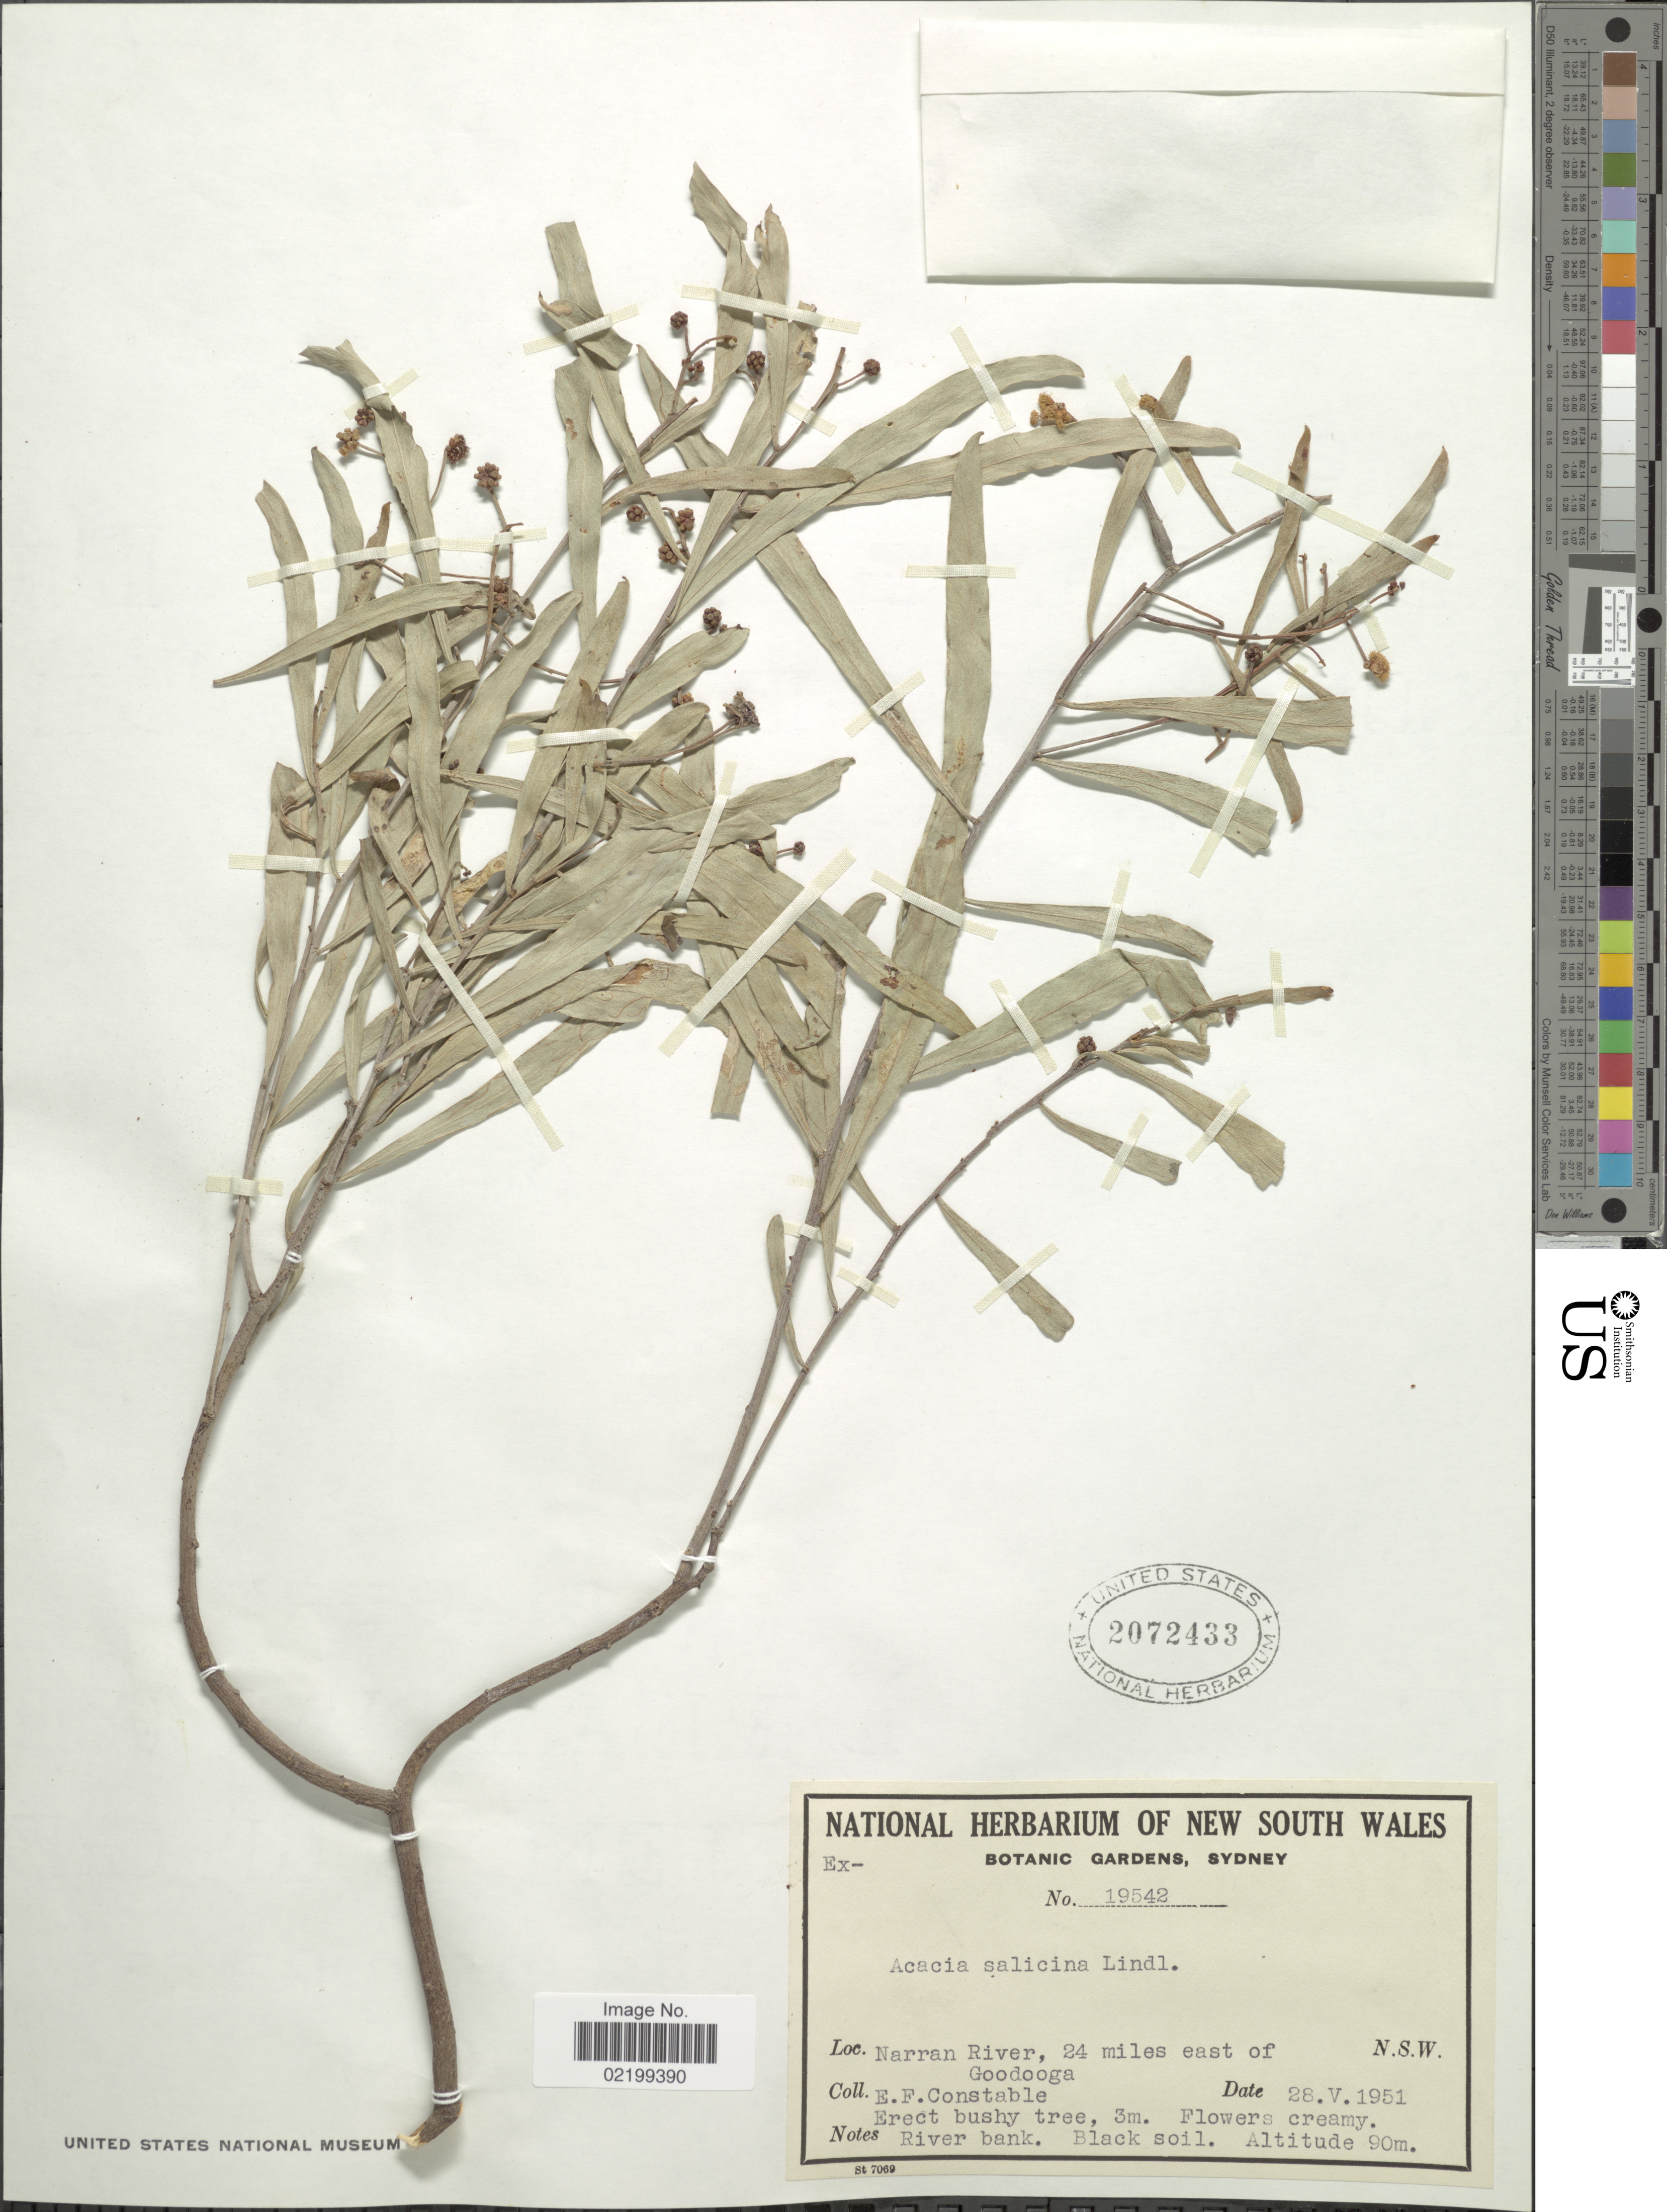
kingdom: Plantae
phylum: Tracheophyta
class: Magnoliopsida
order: Fabales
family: Fabaceae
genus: Acacia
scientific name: Acacia salicina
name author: Lindl.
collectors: E. F. Constable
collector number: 19542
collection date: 1951-05-28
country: Australia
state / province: New South Wales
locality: Narran River, 24 miles east of Goodooga, river bank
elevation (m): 90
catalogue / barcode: US 2072433